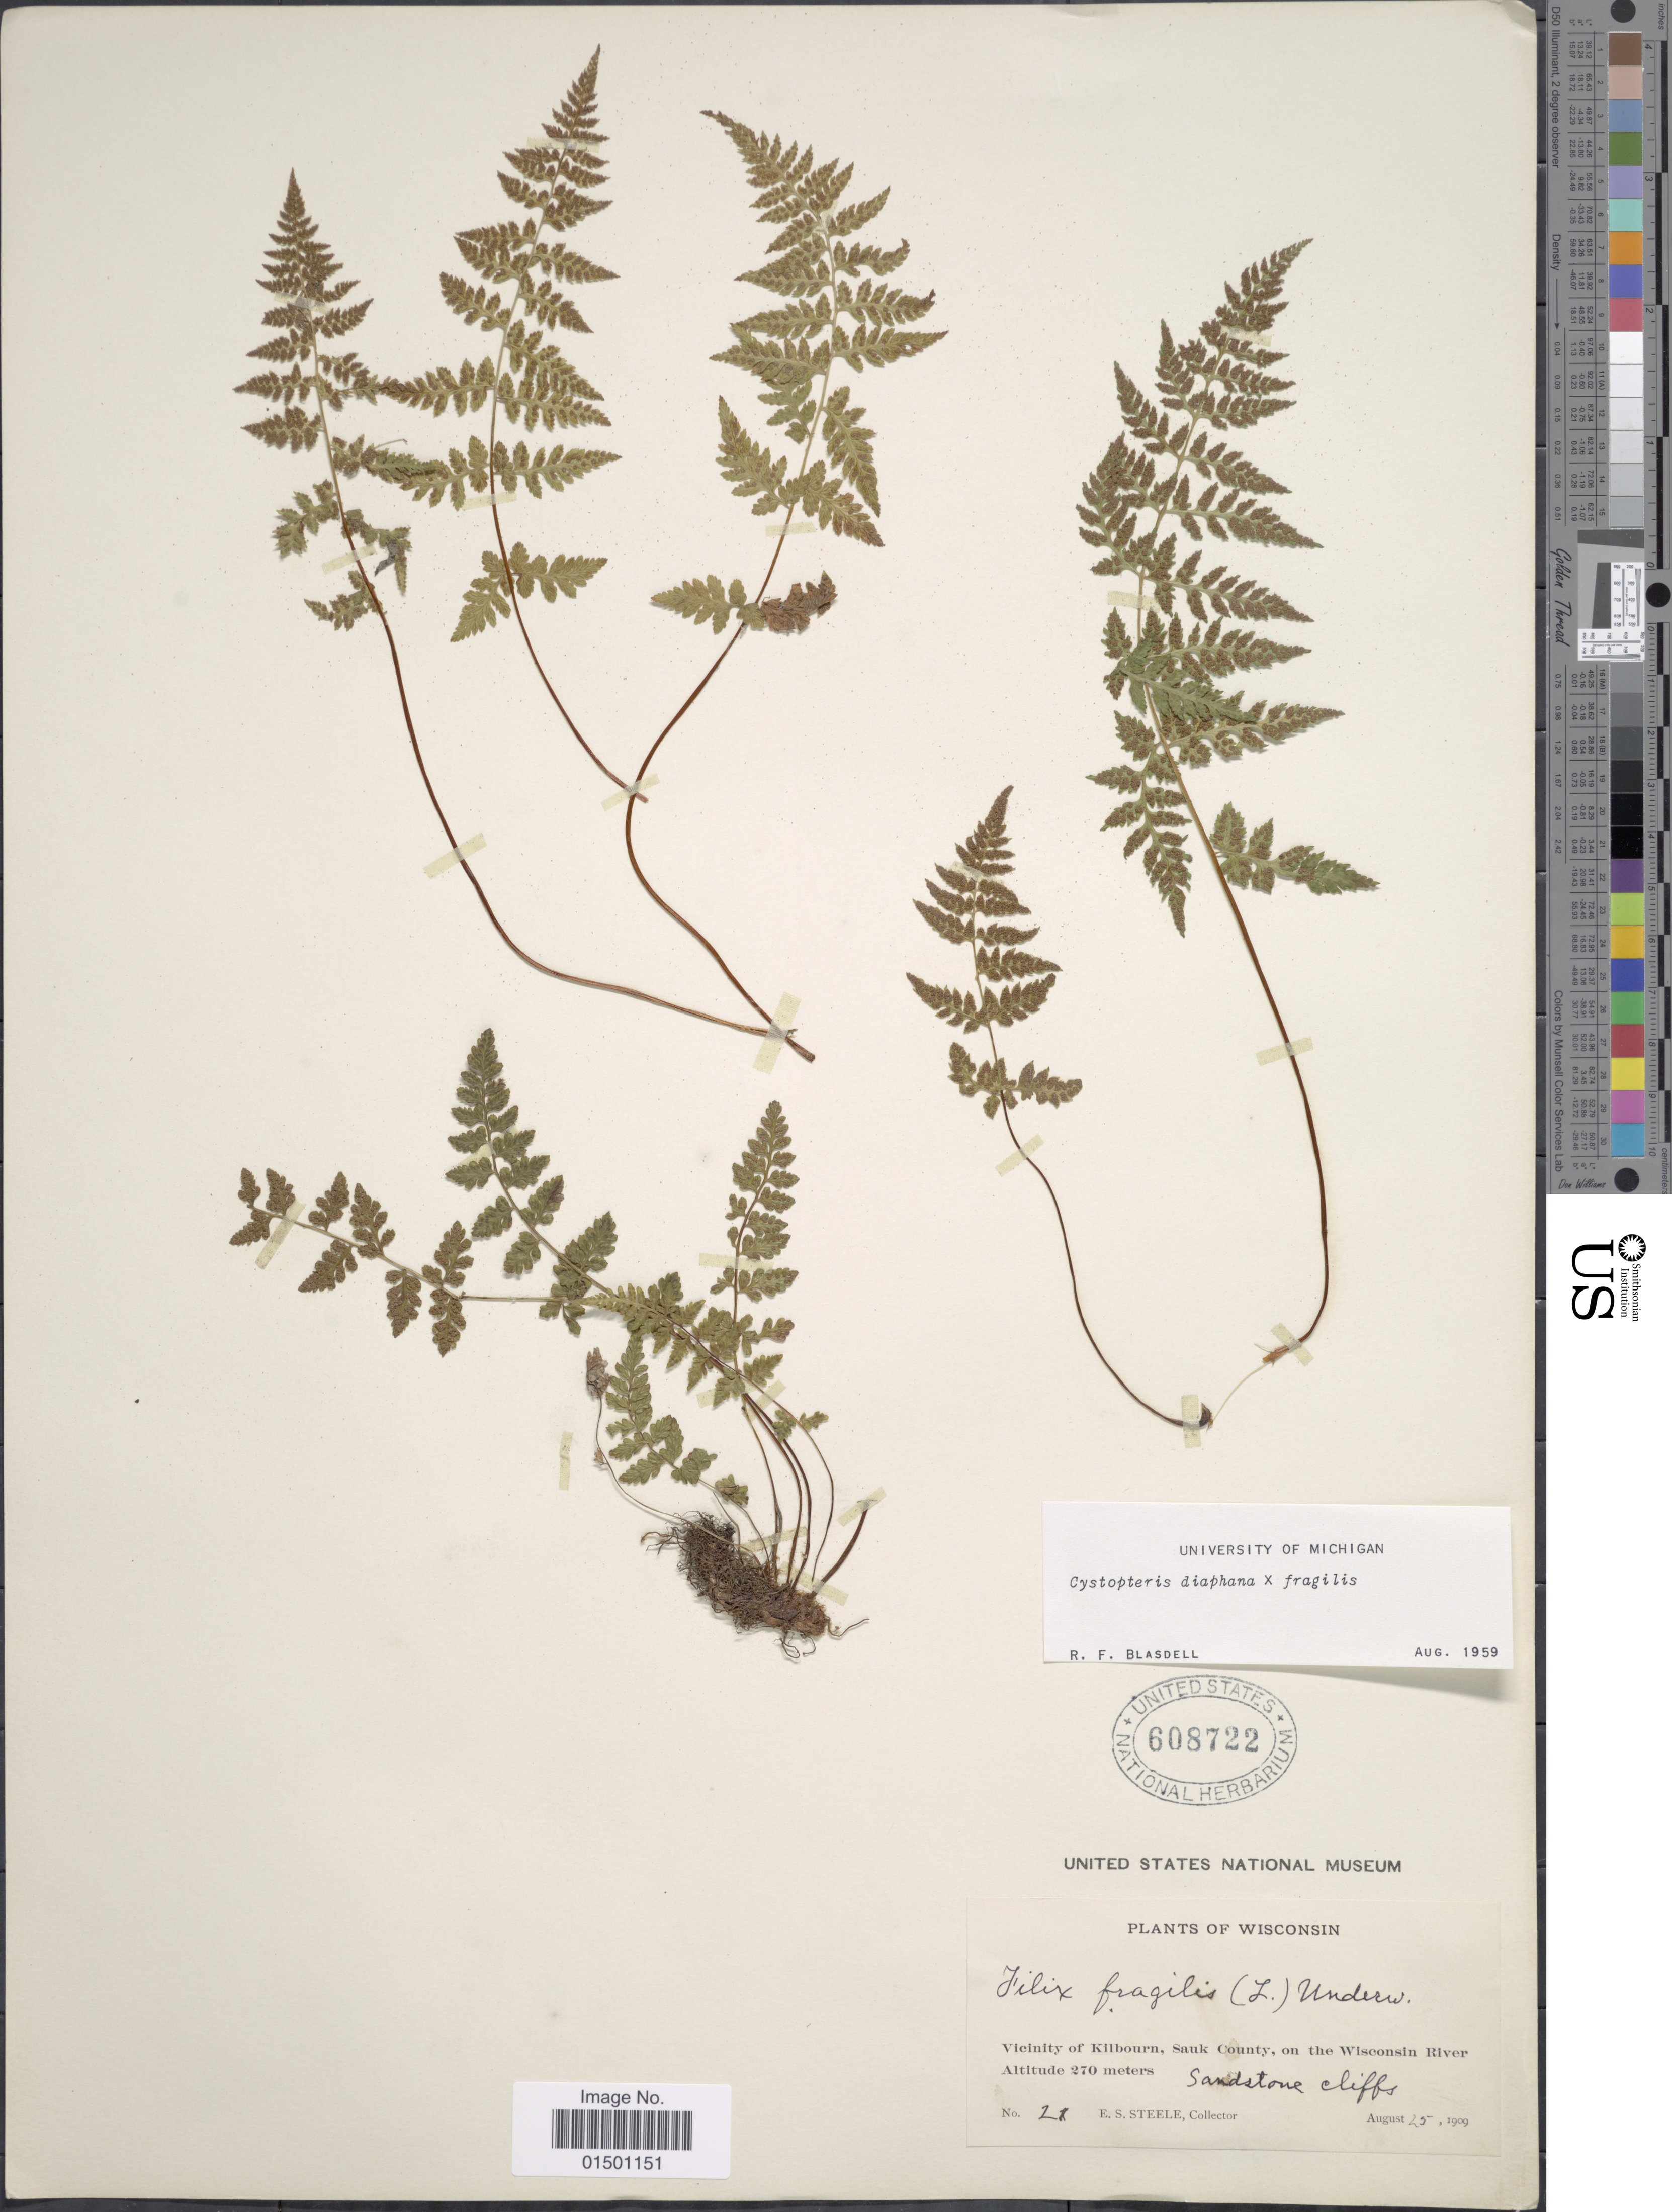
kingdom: Plantae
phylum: Tracheophyta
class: Polypodiopsida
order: Polypodiales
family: Cystopteridaceae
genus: Cystopteris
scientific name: Cystopteris diaphana x C. fragilis (L.) Bernh.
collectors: E. Steele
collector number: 21 *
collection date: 1909-08-25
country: United States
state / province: Wisconsin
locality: Vicinity of Kilbourn, Sauk County, on the Wisconsin River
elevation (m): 270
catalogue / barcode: US 608722